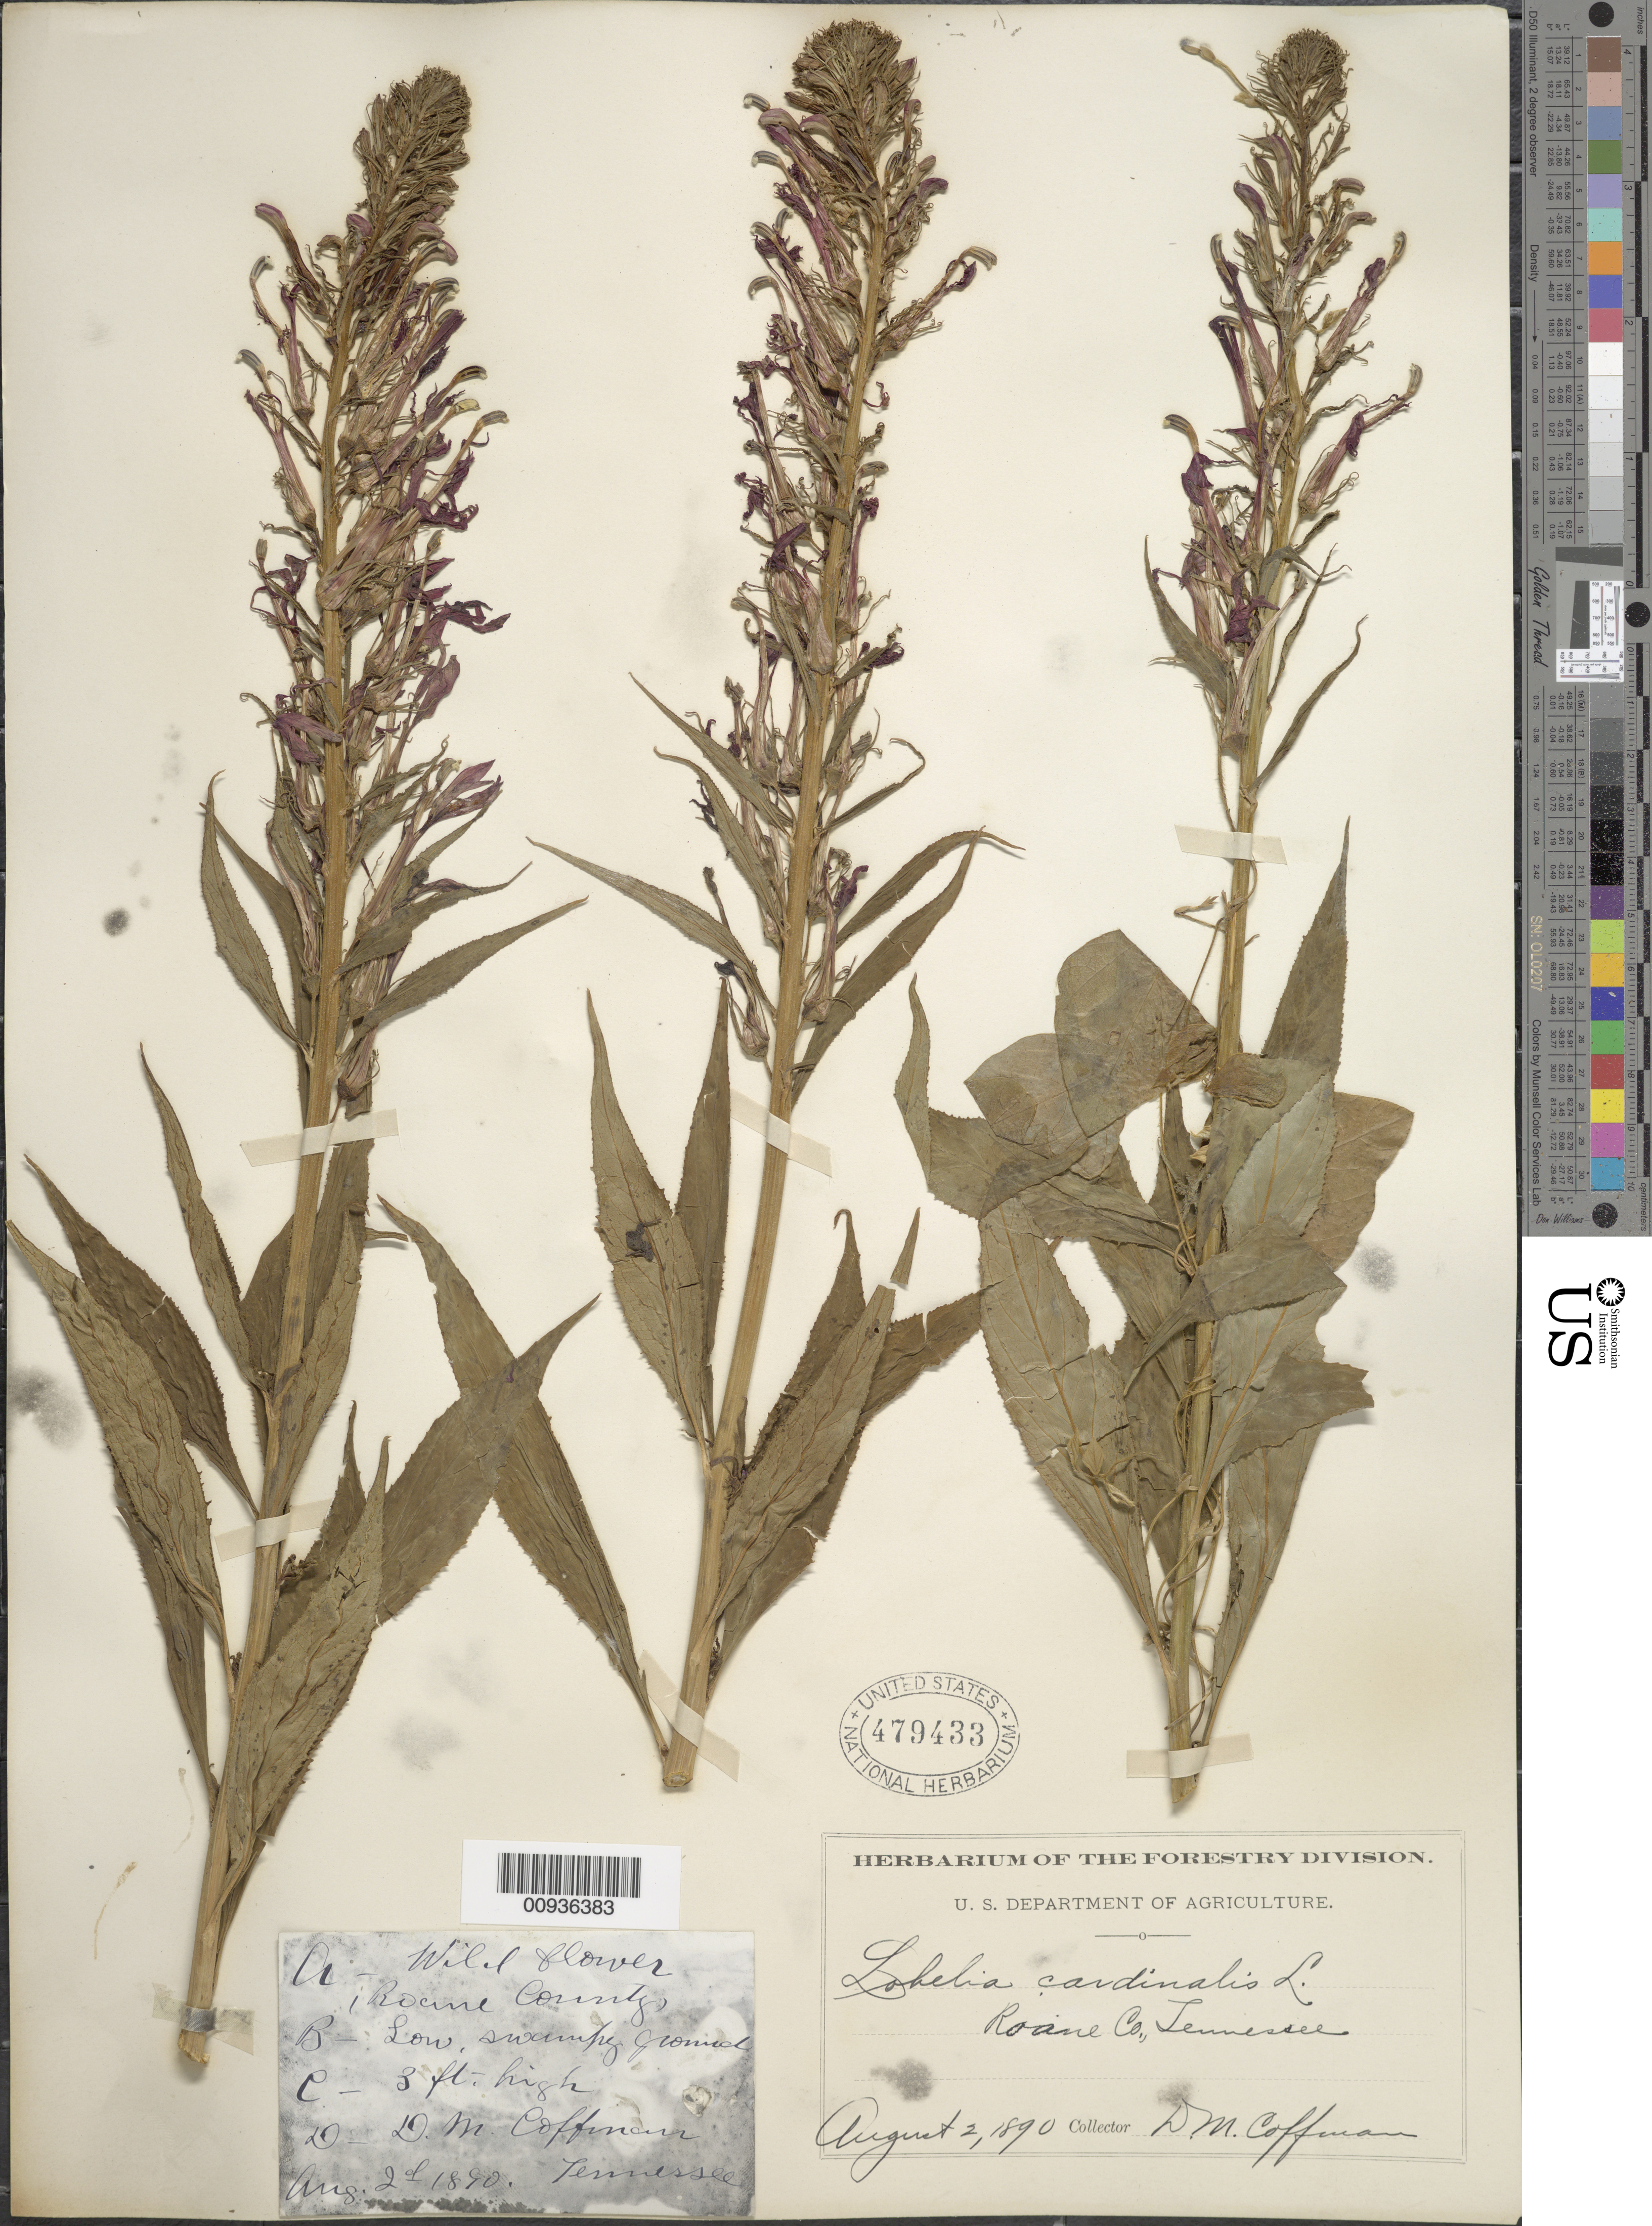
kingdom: Plantae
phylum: Tracheophyta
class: Magnoliopsida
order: Asterales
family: Campanulaceae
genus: Lobelia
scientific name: Lobelia cardinalis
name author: L.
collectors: D. M. Coffman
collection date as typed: Aug. 2d 1890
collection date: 1890-08-02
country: United States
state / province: Tennessee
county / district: Roane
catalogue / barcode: US 479433